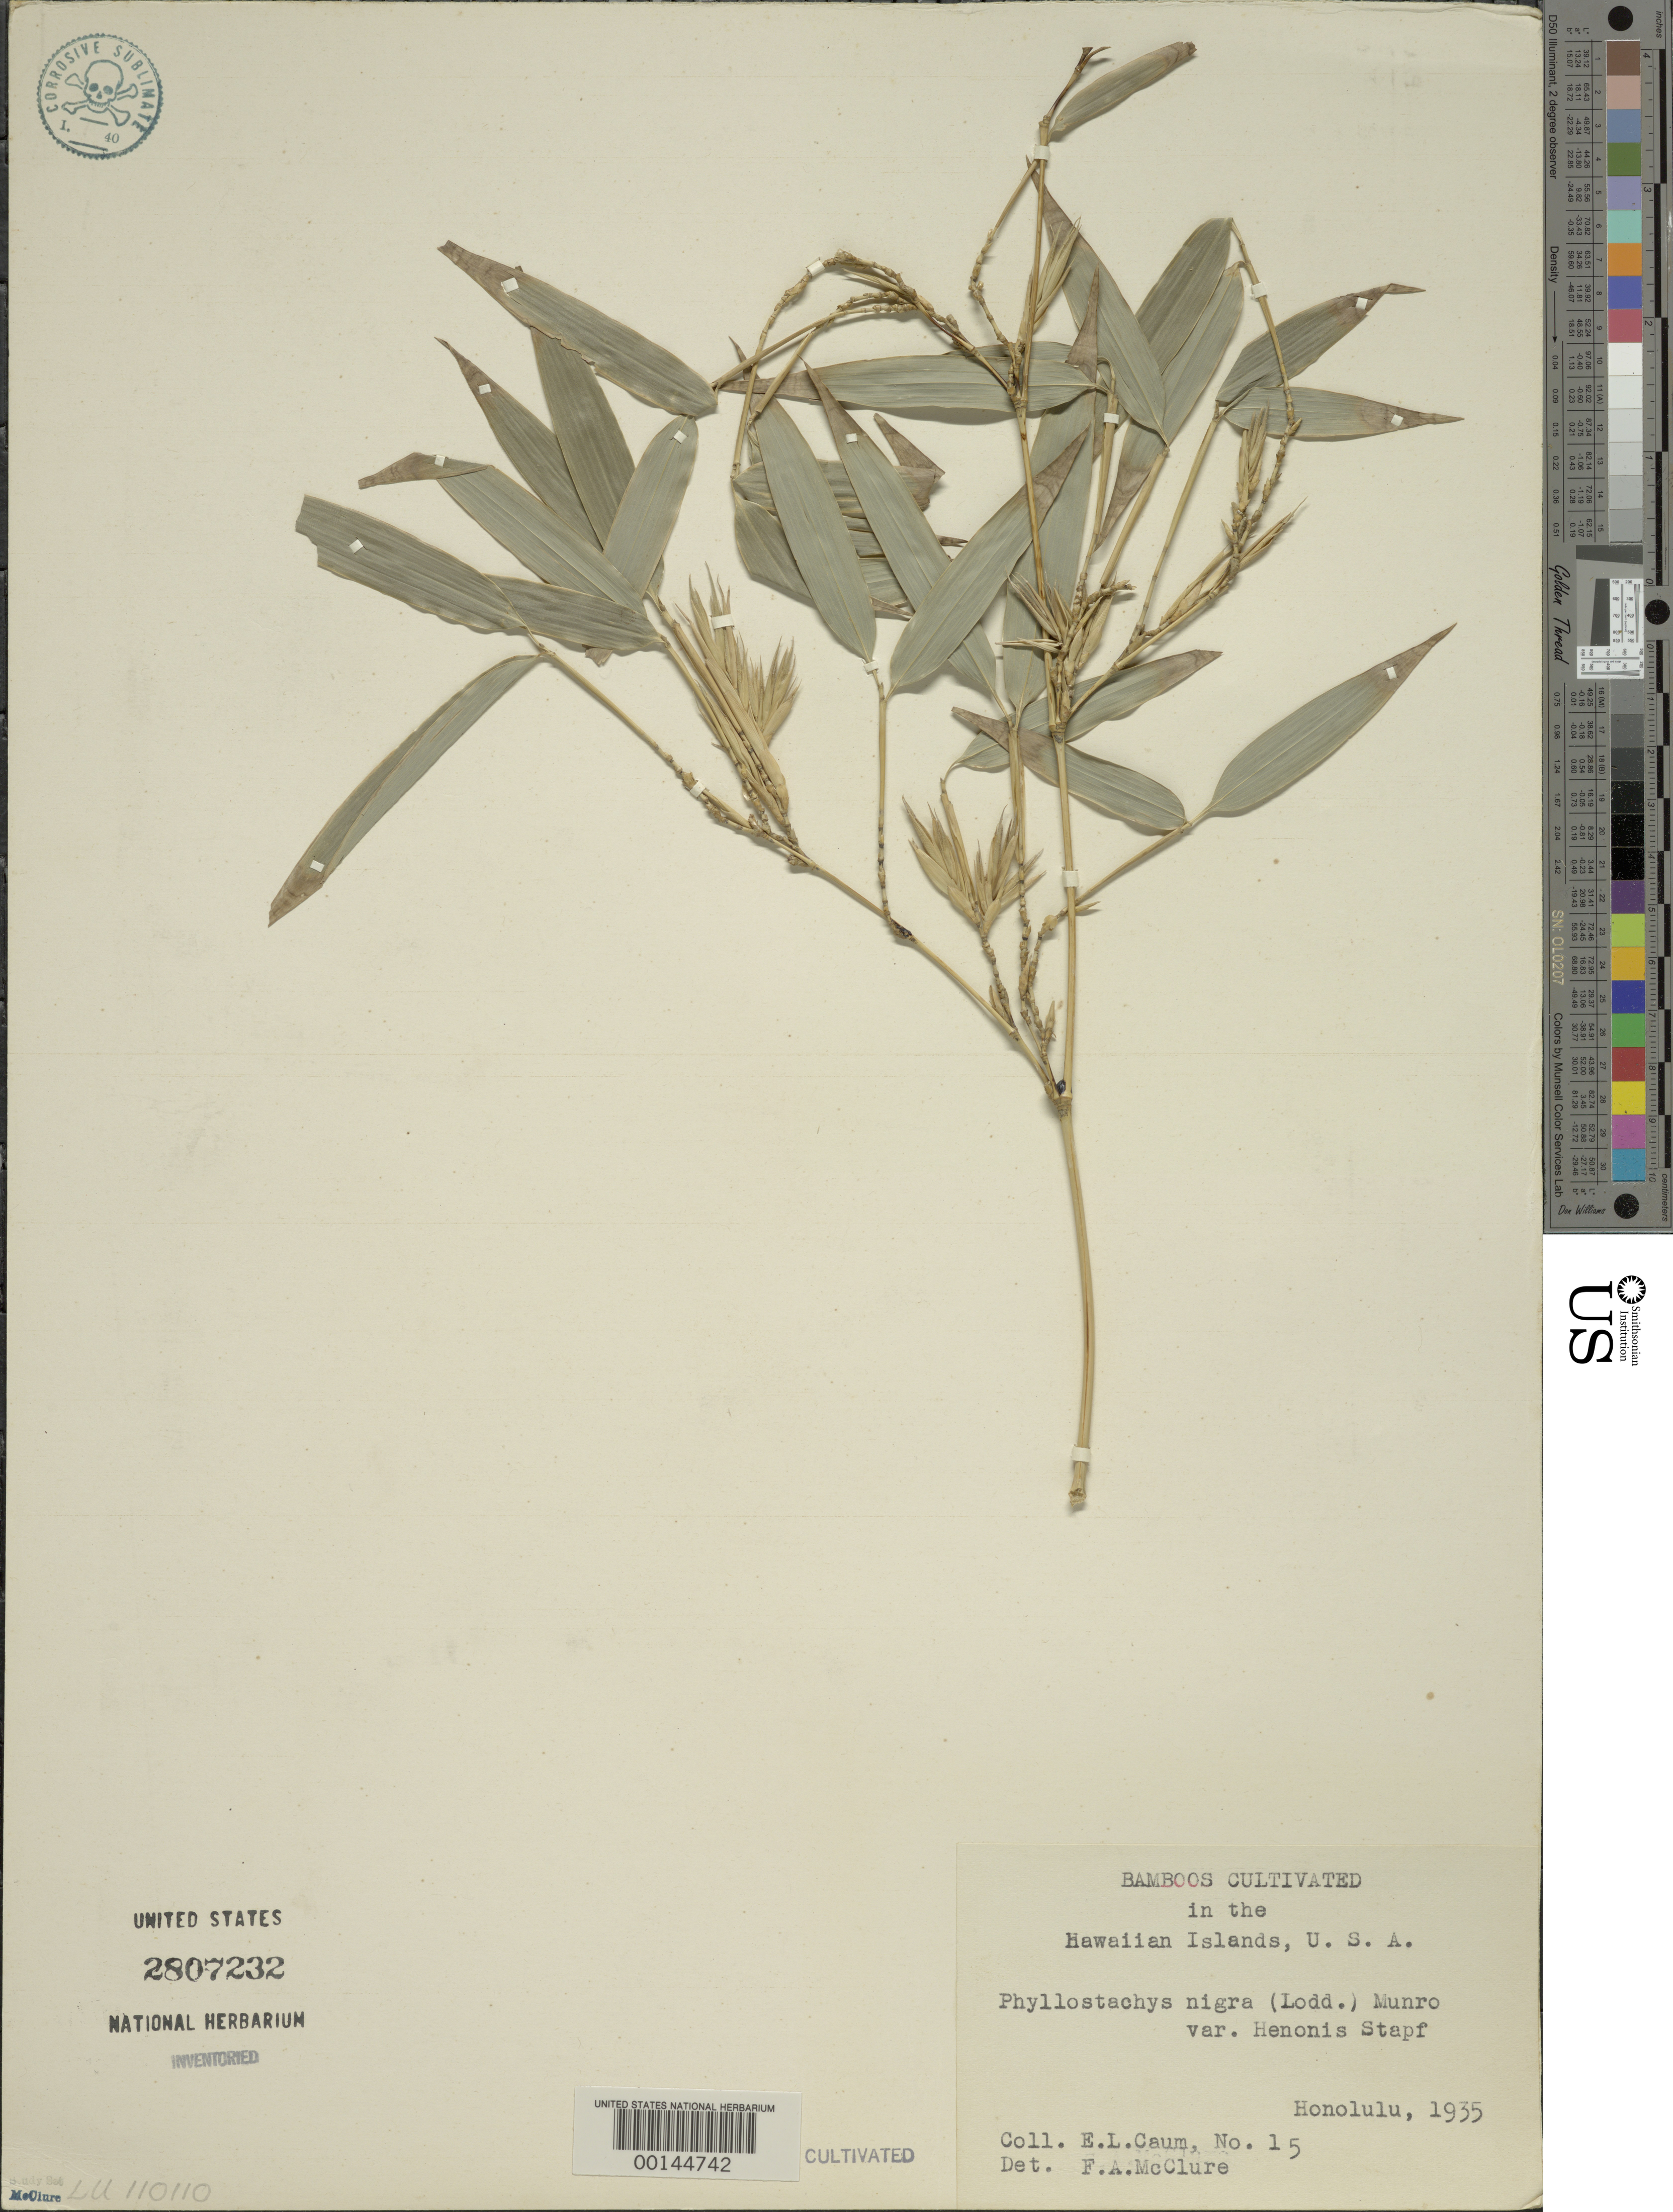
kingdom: Plantae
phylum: Tracheophyta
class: Liliopsida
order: Poales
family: Poaceae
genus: Phyllostachys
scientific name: Phyllostachys nigra var. henonis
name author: (Mitford) Stapf ex Rendle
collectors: E. L. Caum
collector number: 15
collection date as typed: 1935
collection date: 1935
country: United States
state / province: Hawaii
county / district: Honolulu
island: Oahu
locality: Honolulu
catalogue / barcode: US 2807232